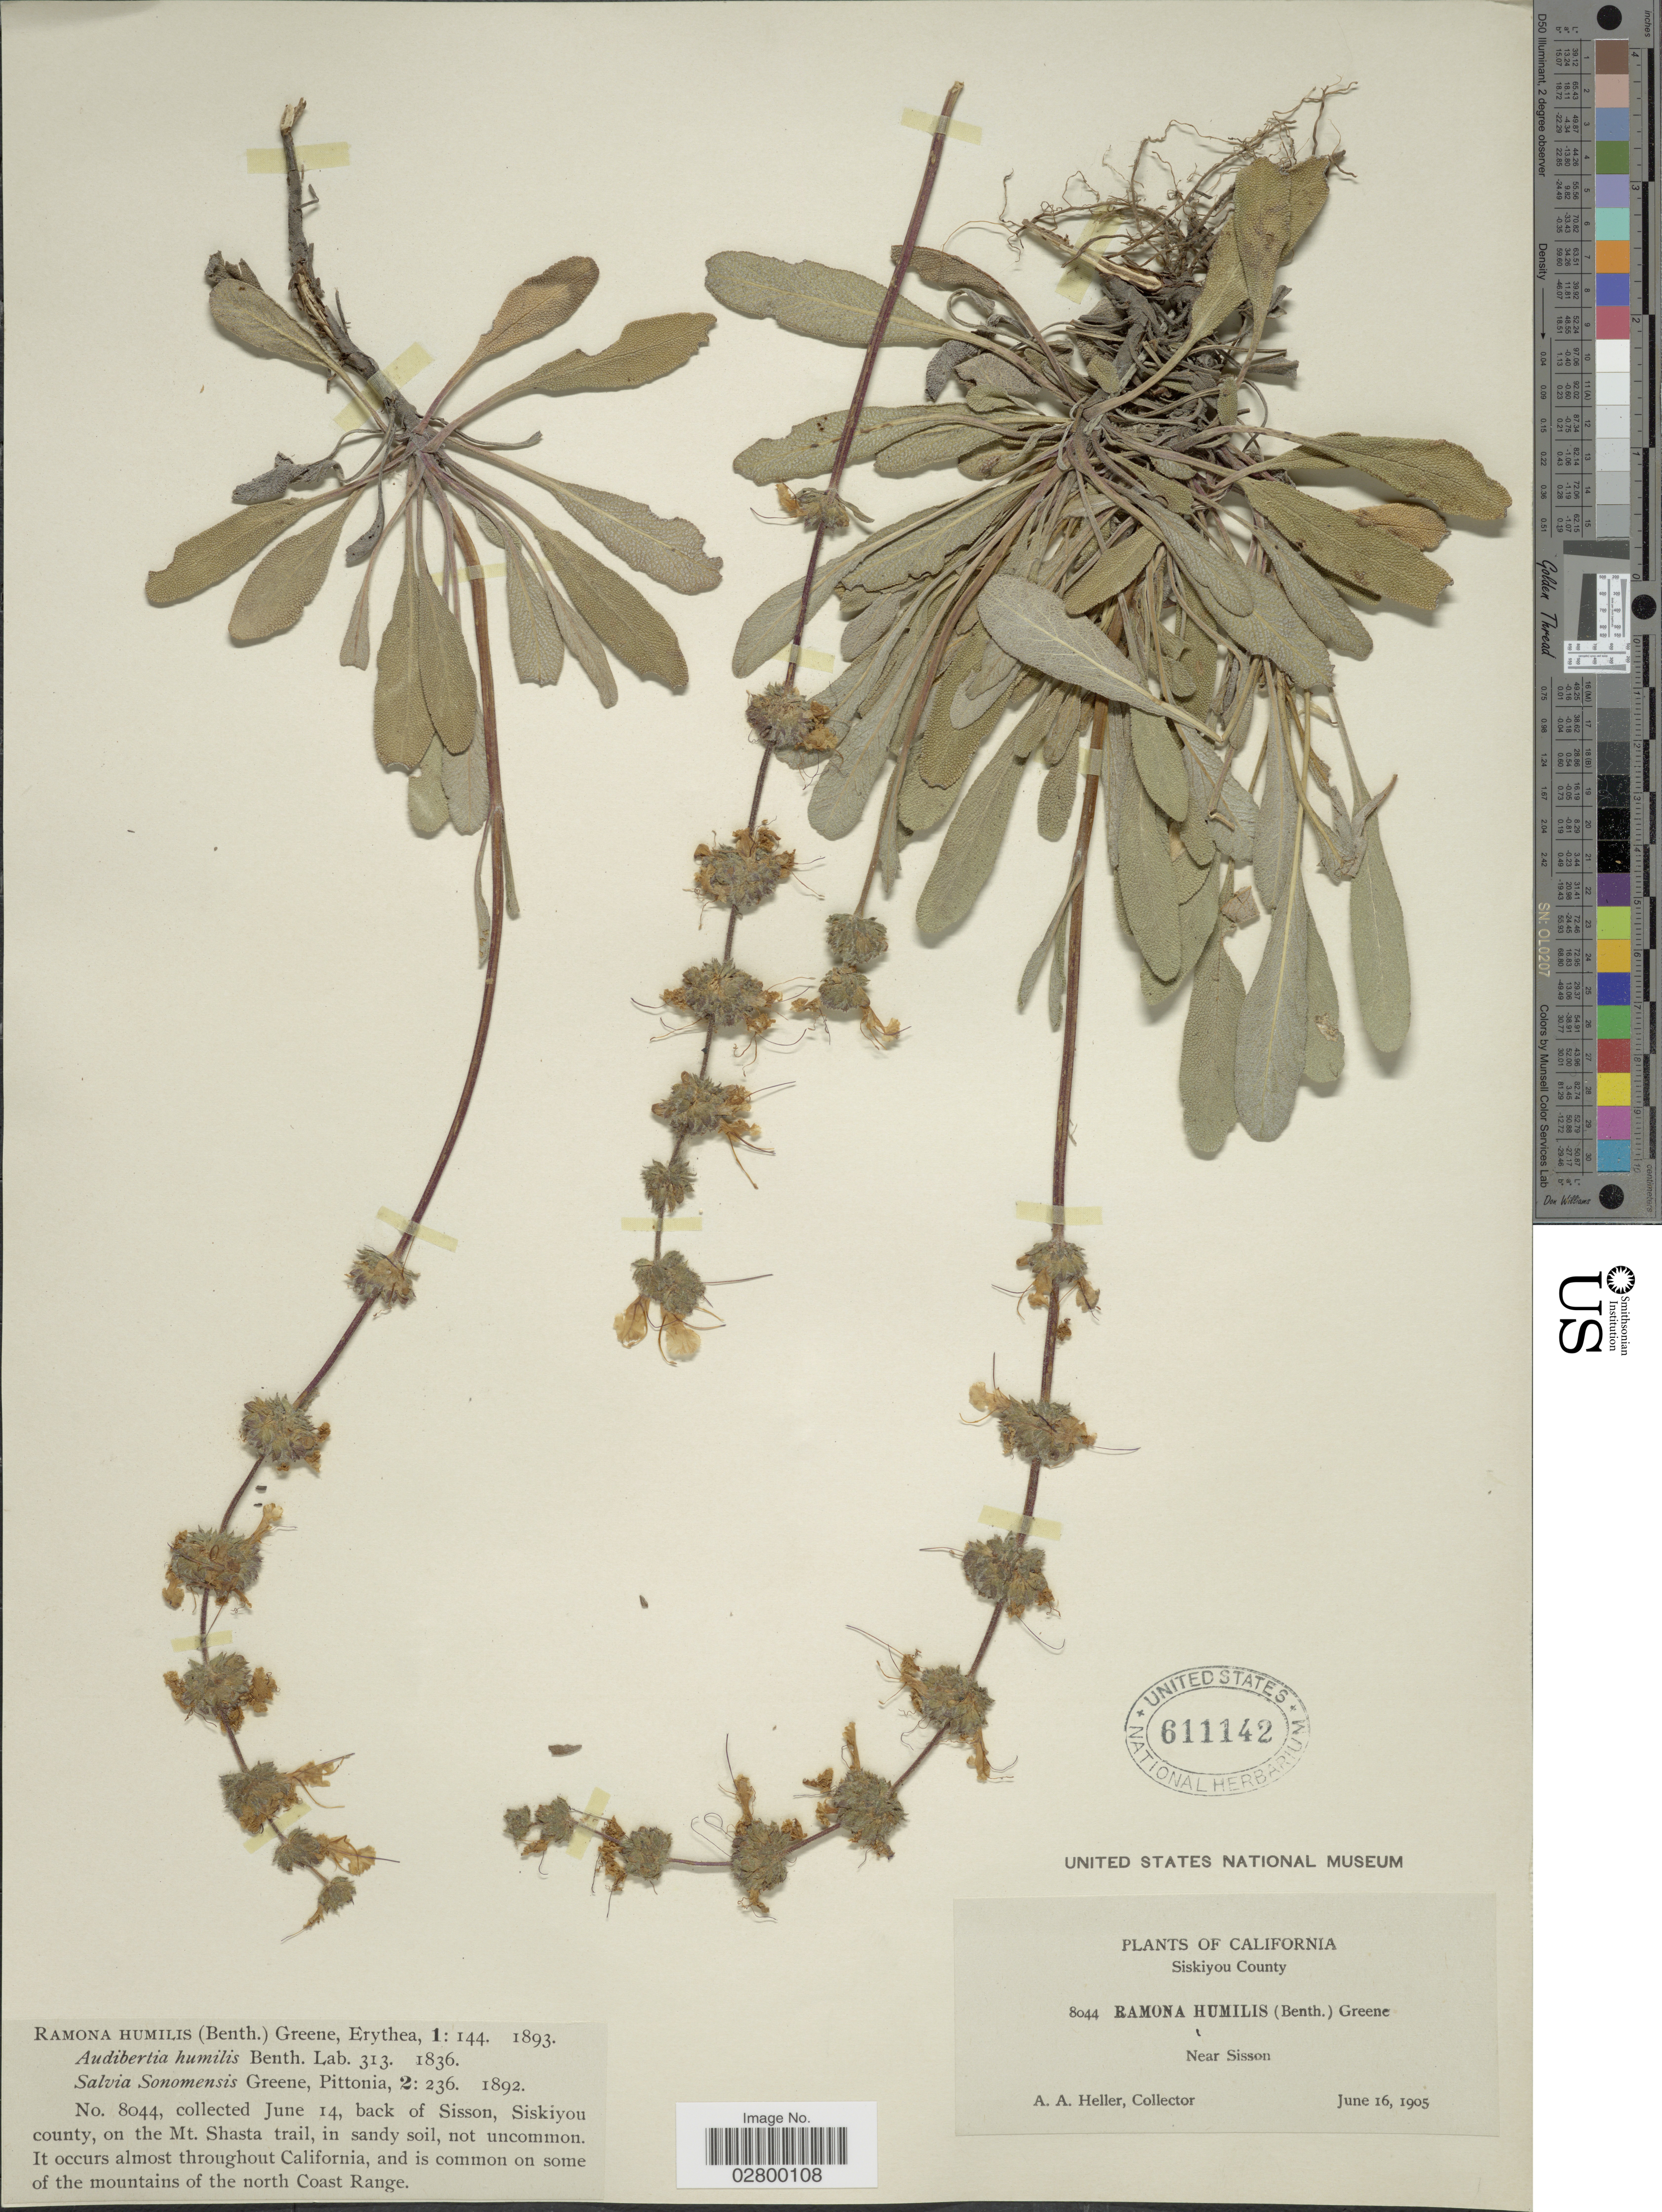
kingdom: Plantae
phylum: Tracheophyta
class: Magnoliopsida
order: Lamiales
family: Lamiaceae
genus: Salvia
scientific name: Salvia sonomensis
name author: Greene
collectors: A. A. Heller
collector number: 8044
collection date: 1905-06-14/1905-06-16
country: United States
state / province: California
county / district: Siskiyou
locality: Siskiyou County, Near Sisson, back of Sisson, Siskiyou county, on the Mt. Shasta trail, in sandy soil, not uncommon. It occurs almost throughout California, and is common on some of the mountains of the north Coast Range.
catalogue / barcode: US 611142